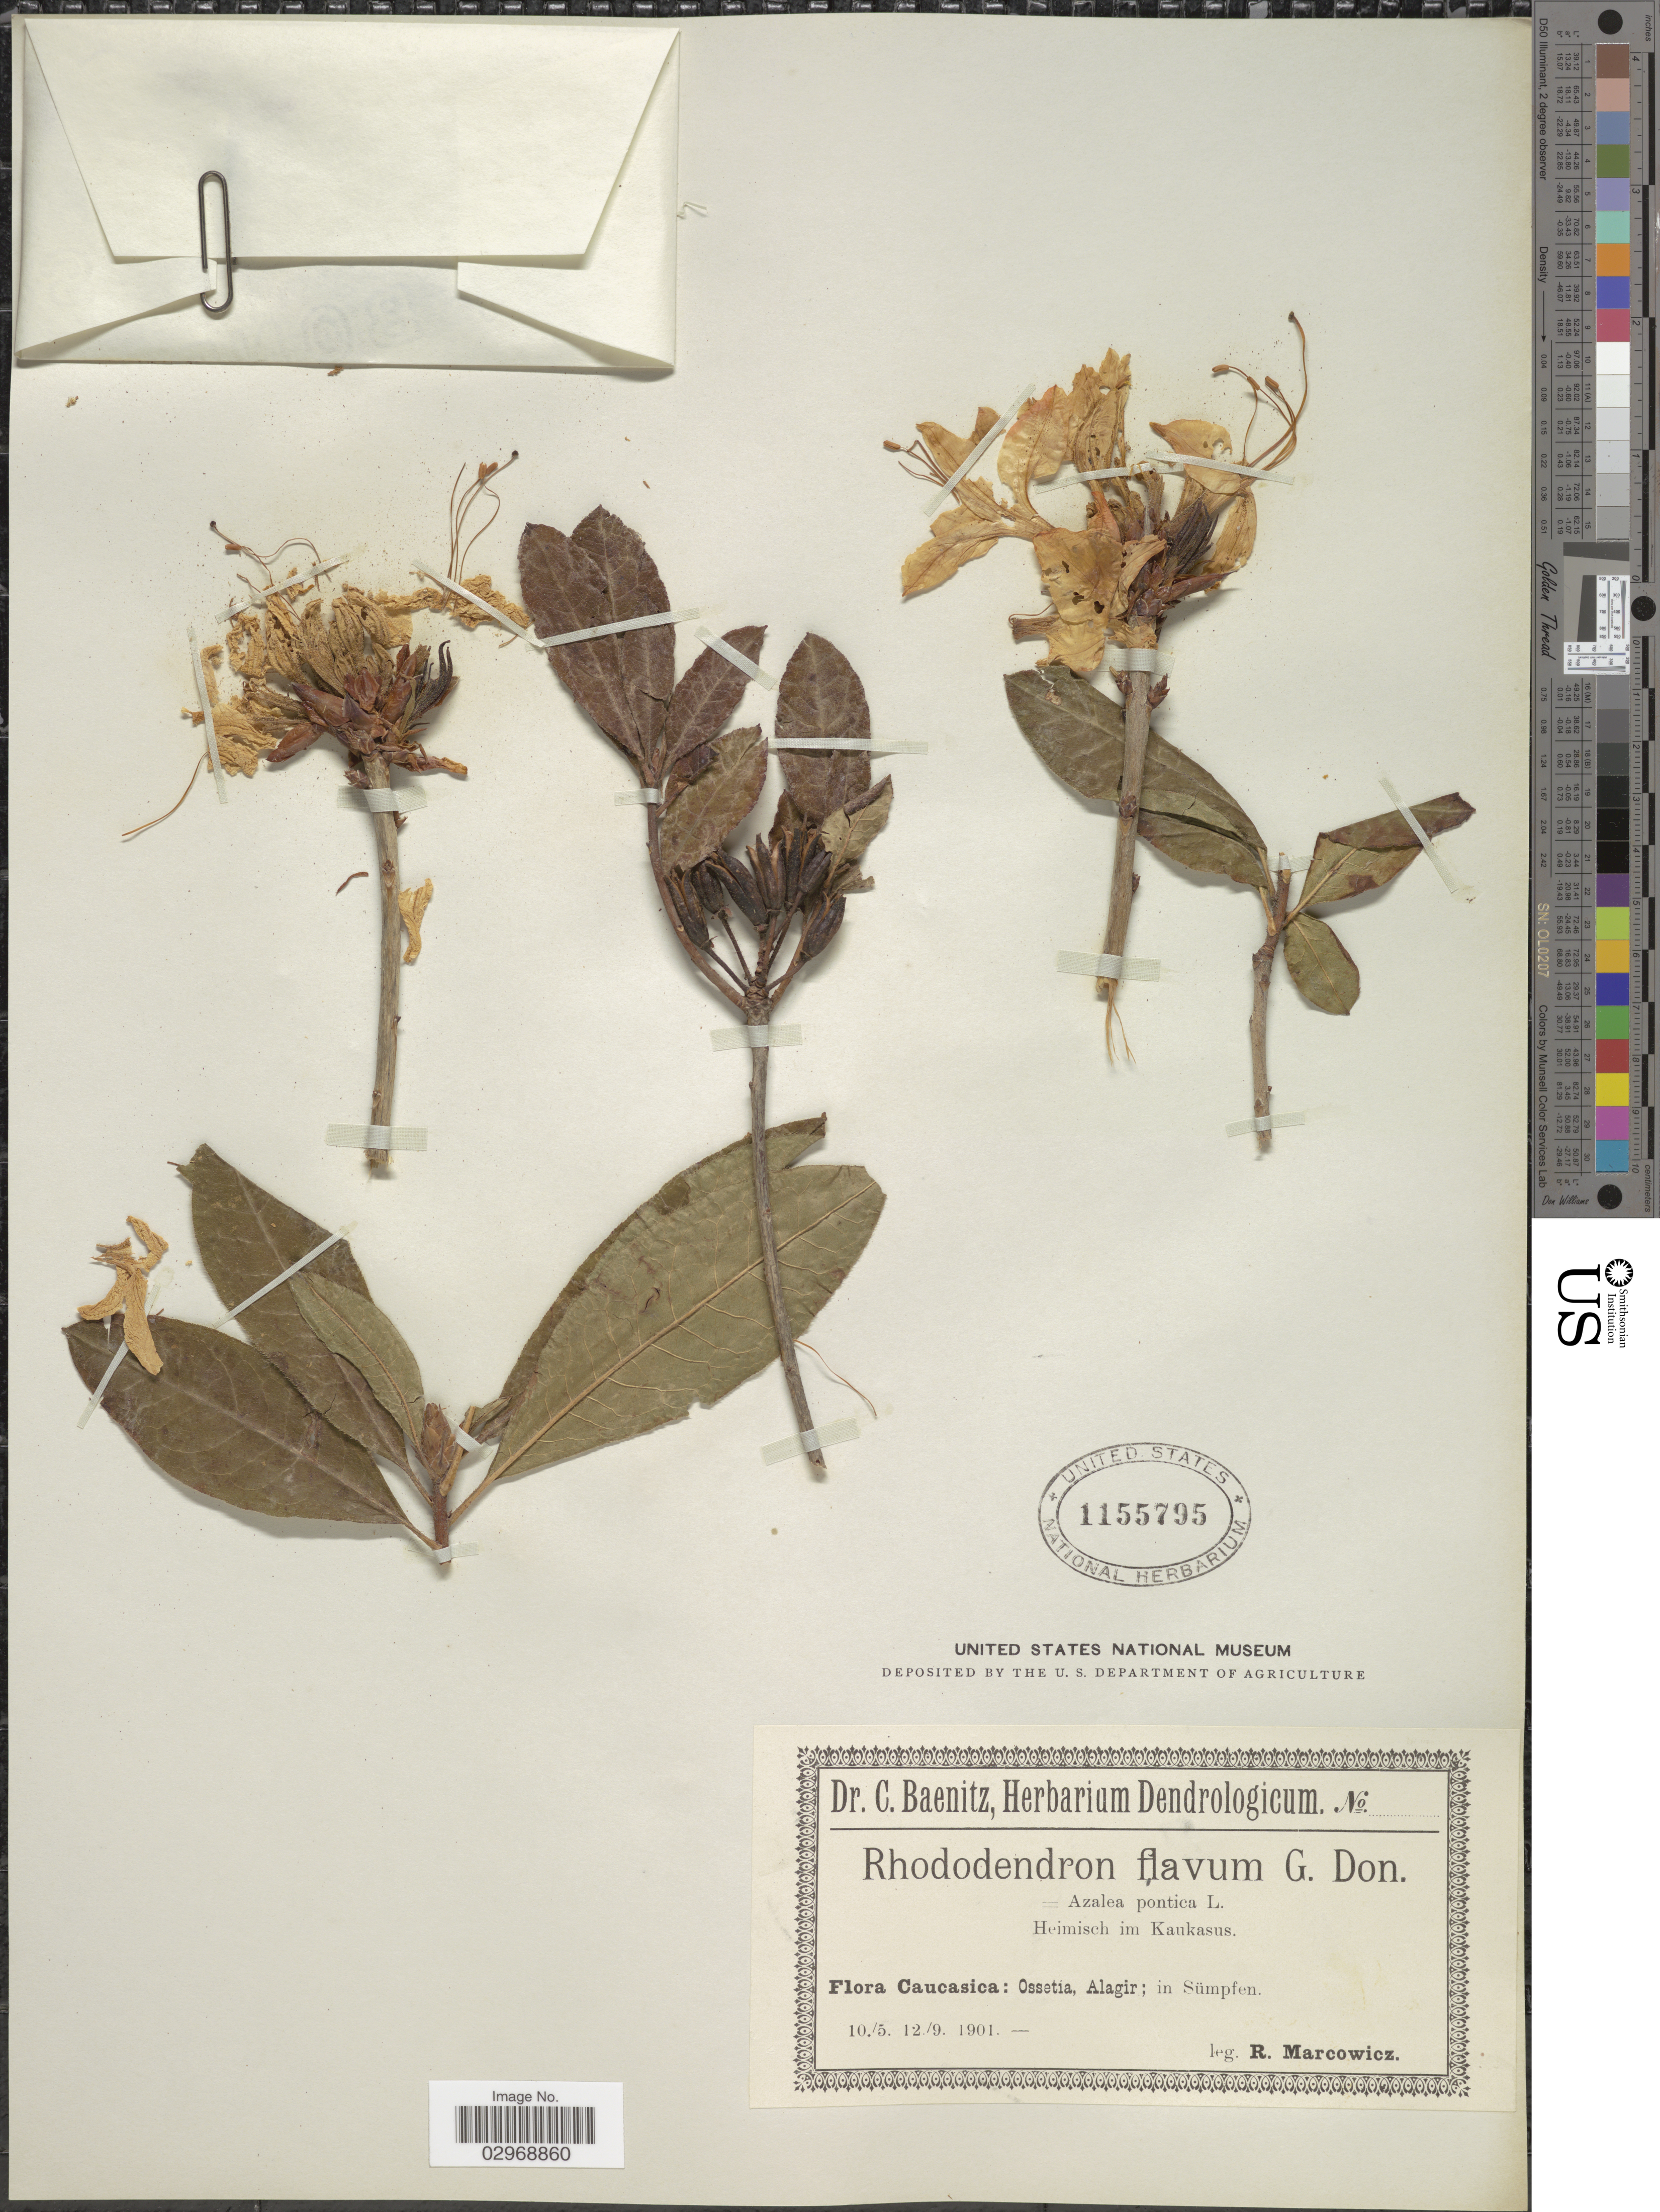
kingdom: Plantae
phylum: Tracheophyta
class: Magnoliopsida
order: Ericales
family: Ericaceae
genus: Rhododendron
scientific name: Rhododendron luteum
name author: Sweet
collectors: R. Marcowicz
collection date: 1901-05-10/1901-09-12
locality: Caucasica: Ossetia, Alagir; in Sümpfen.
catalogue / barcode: US 1155795